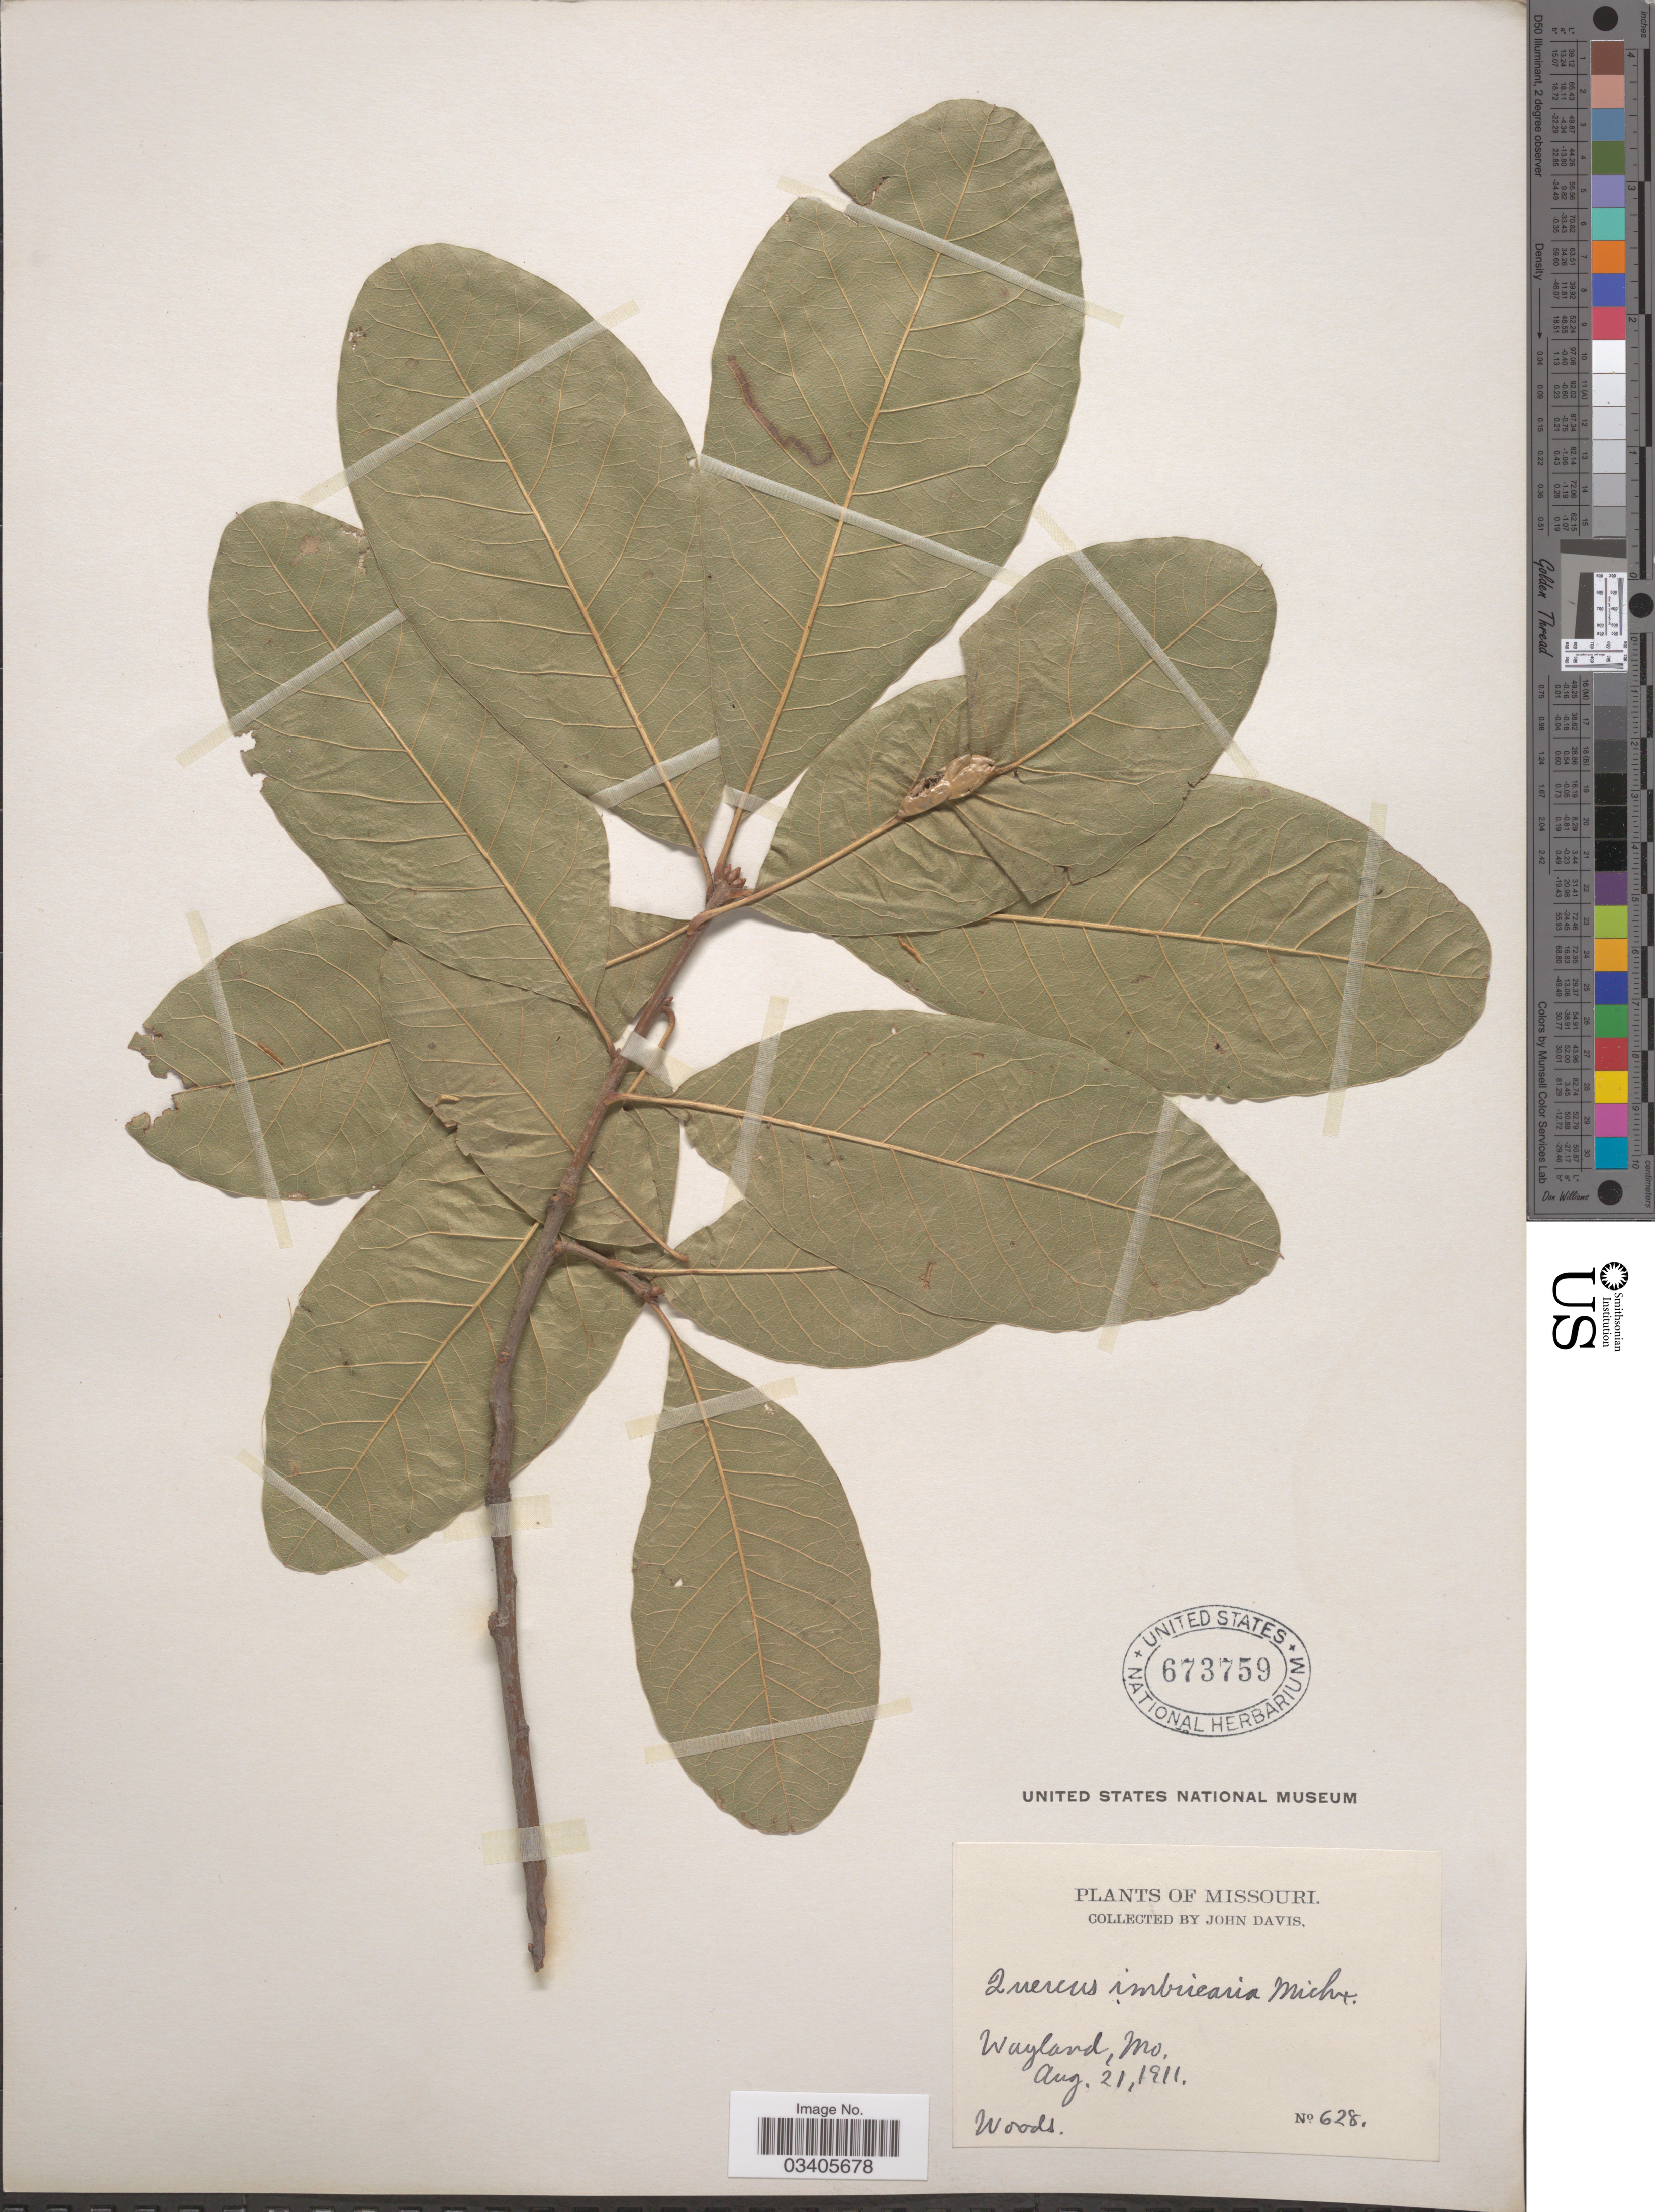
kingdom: Plantae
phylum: Tracheophyta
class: Magnoliopsida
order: Fagales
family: Fagaceae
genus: Quercus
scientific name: Quercus imbricaria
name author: Michx.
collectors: J. Davis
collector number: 628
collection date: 1911-08-21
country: United States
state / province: Missouri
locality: Wayland.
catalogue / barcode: US 673759